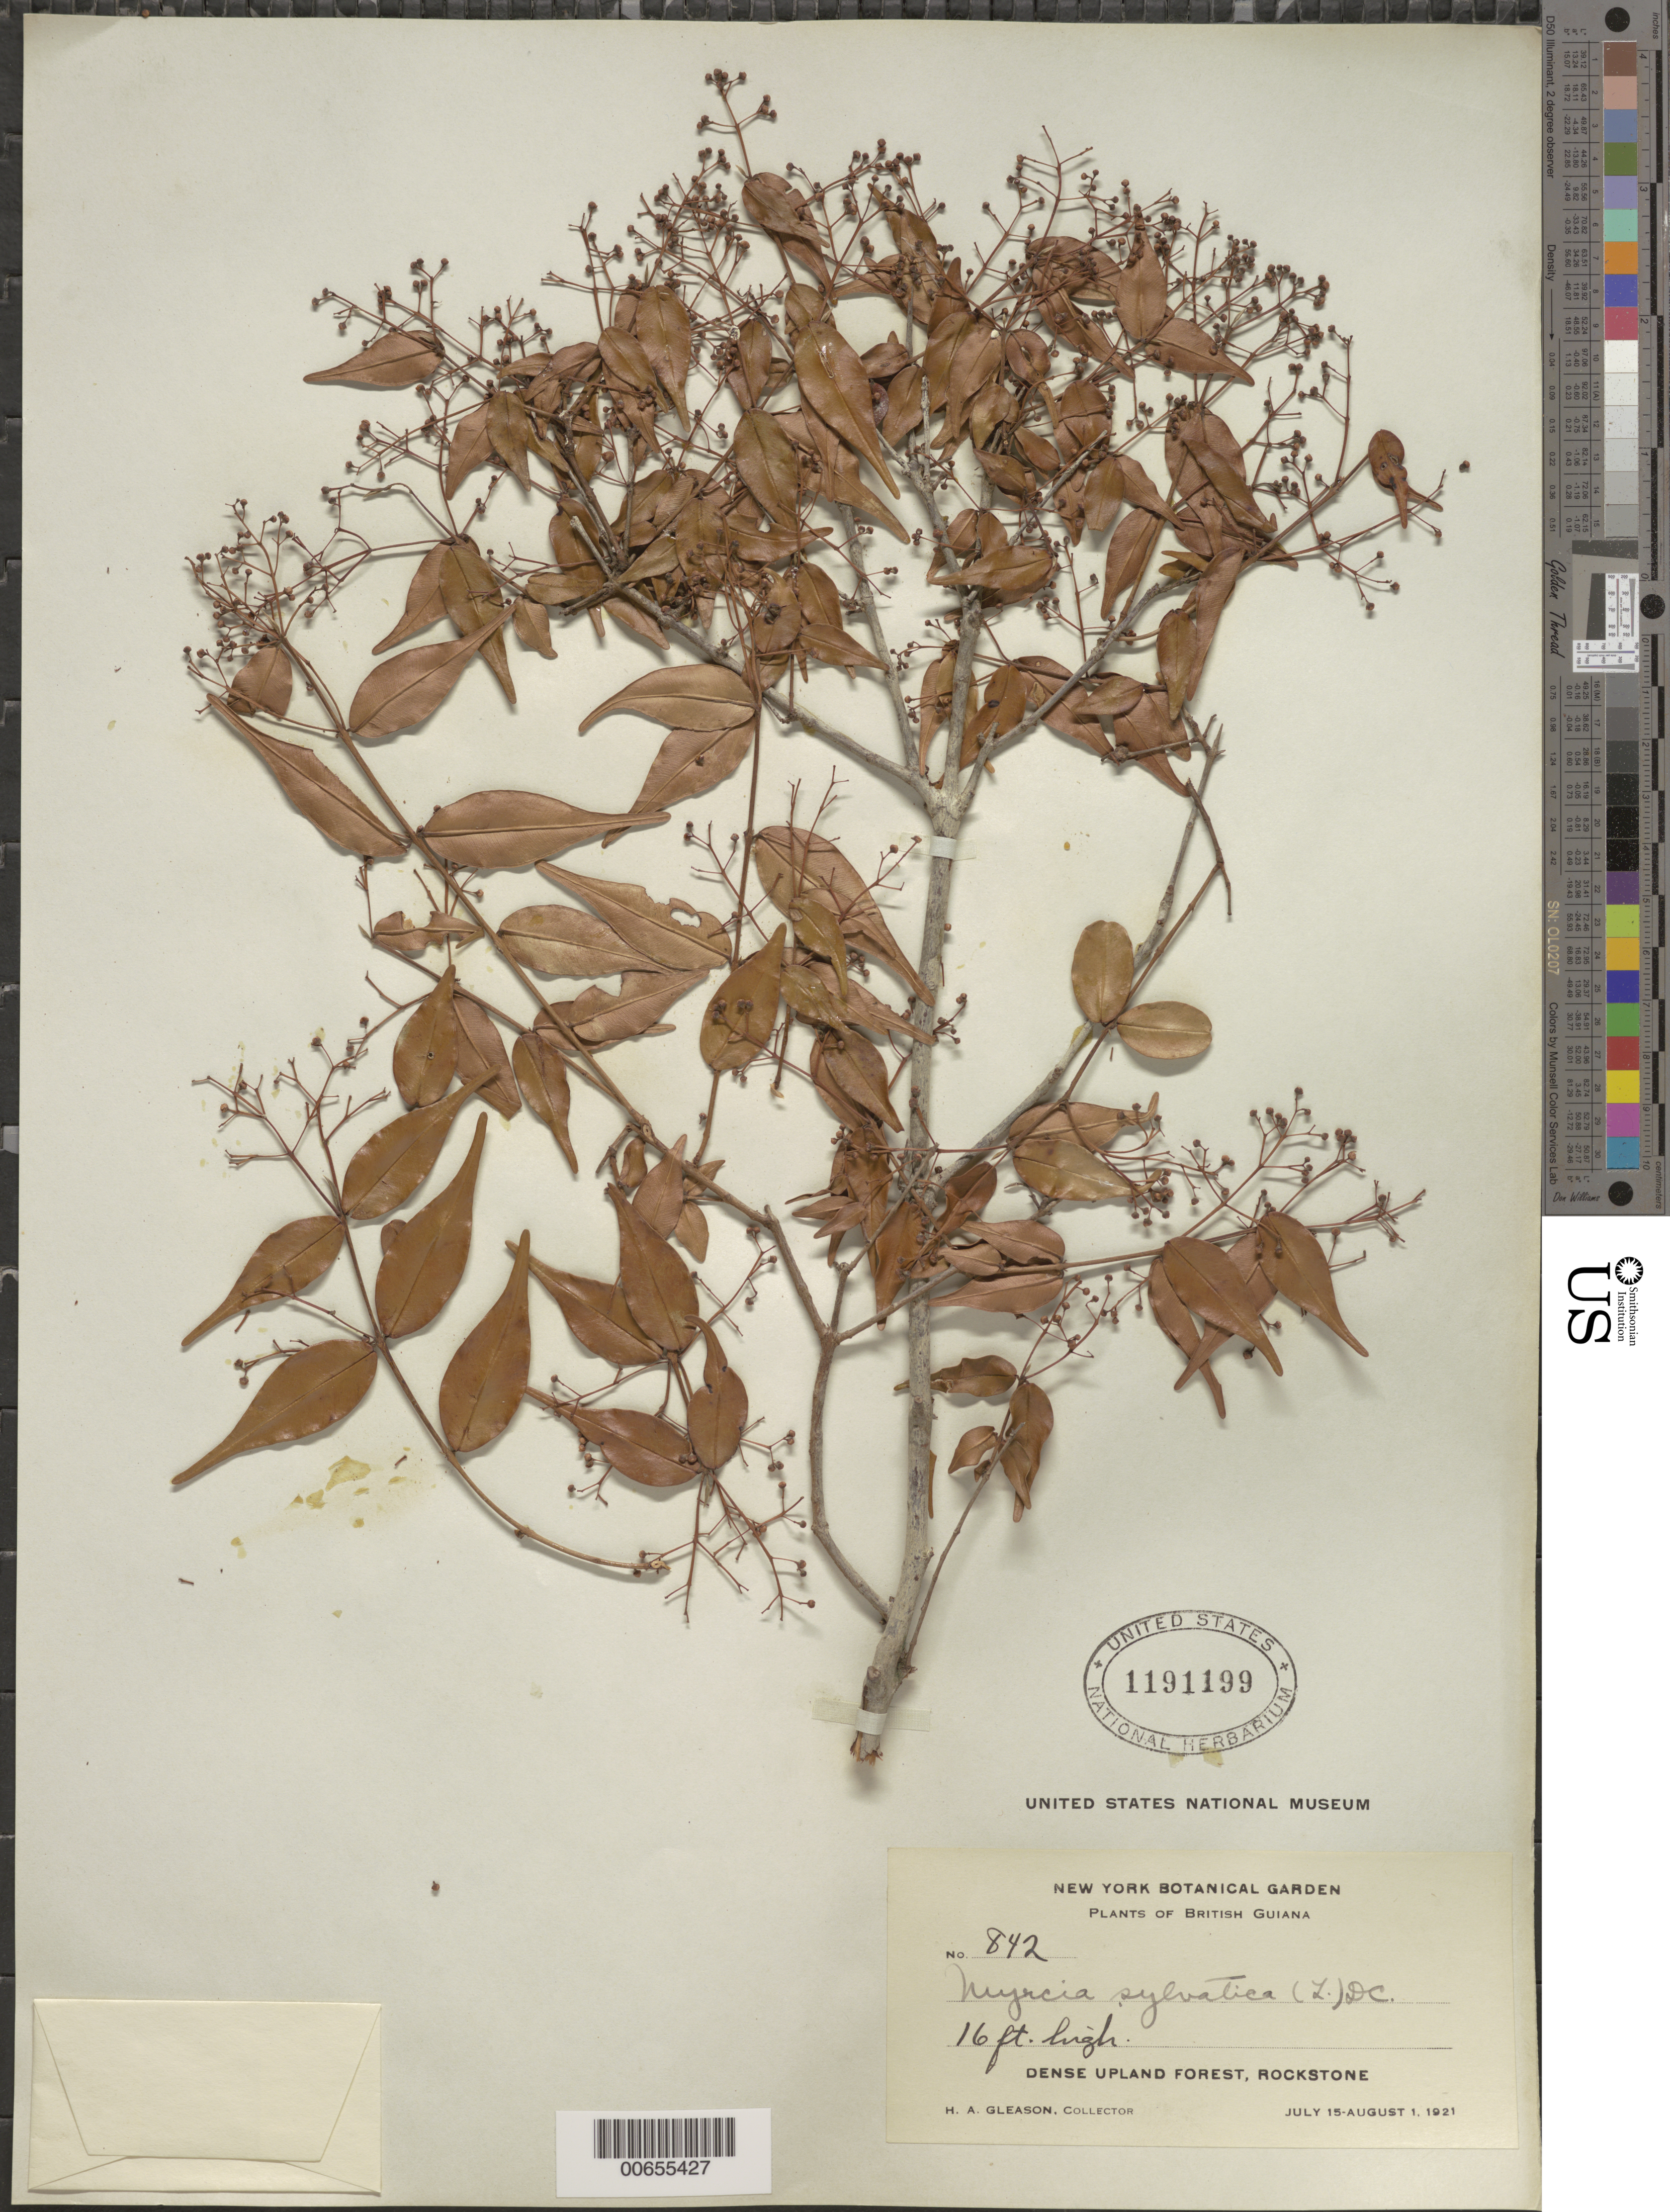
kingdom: Plantae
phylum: Tracheophyta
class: Magnoliopsida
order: Myrtales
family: Myrtaceae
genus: Myrcia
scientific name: Myrcia sylvatica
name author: (G. Mey.) DC.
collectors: H. A. Gleason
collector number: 842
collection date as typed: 15-Jul-21 to 1-Aug-21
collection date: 1921-07-15/1921-08-01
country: Guyana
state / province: U. Demerara-Berbice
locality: Rockstone, in and about the village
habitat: Dense upland forest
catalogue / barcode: US 1191199